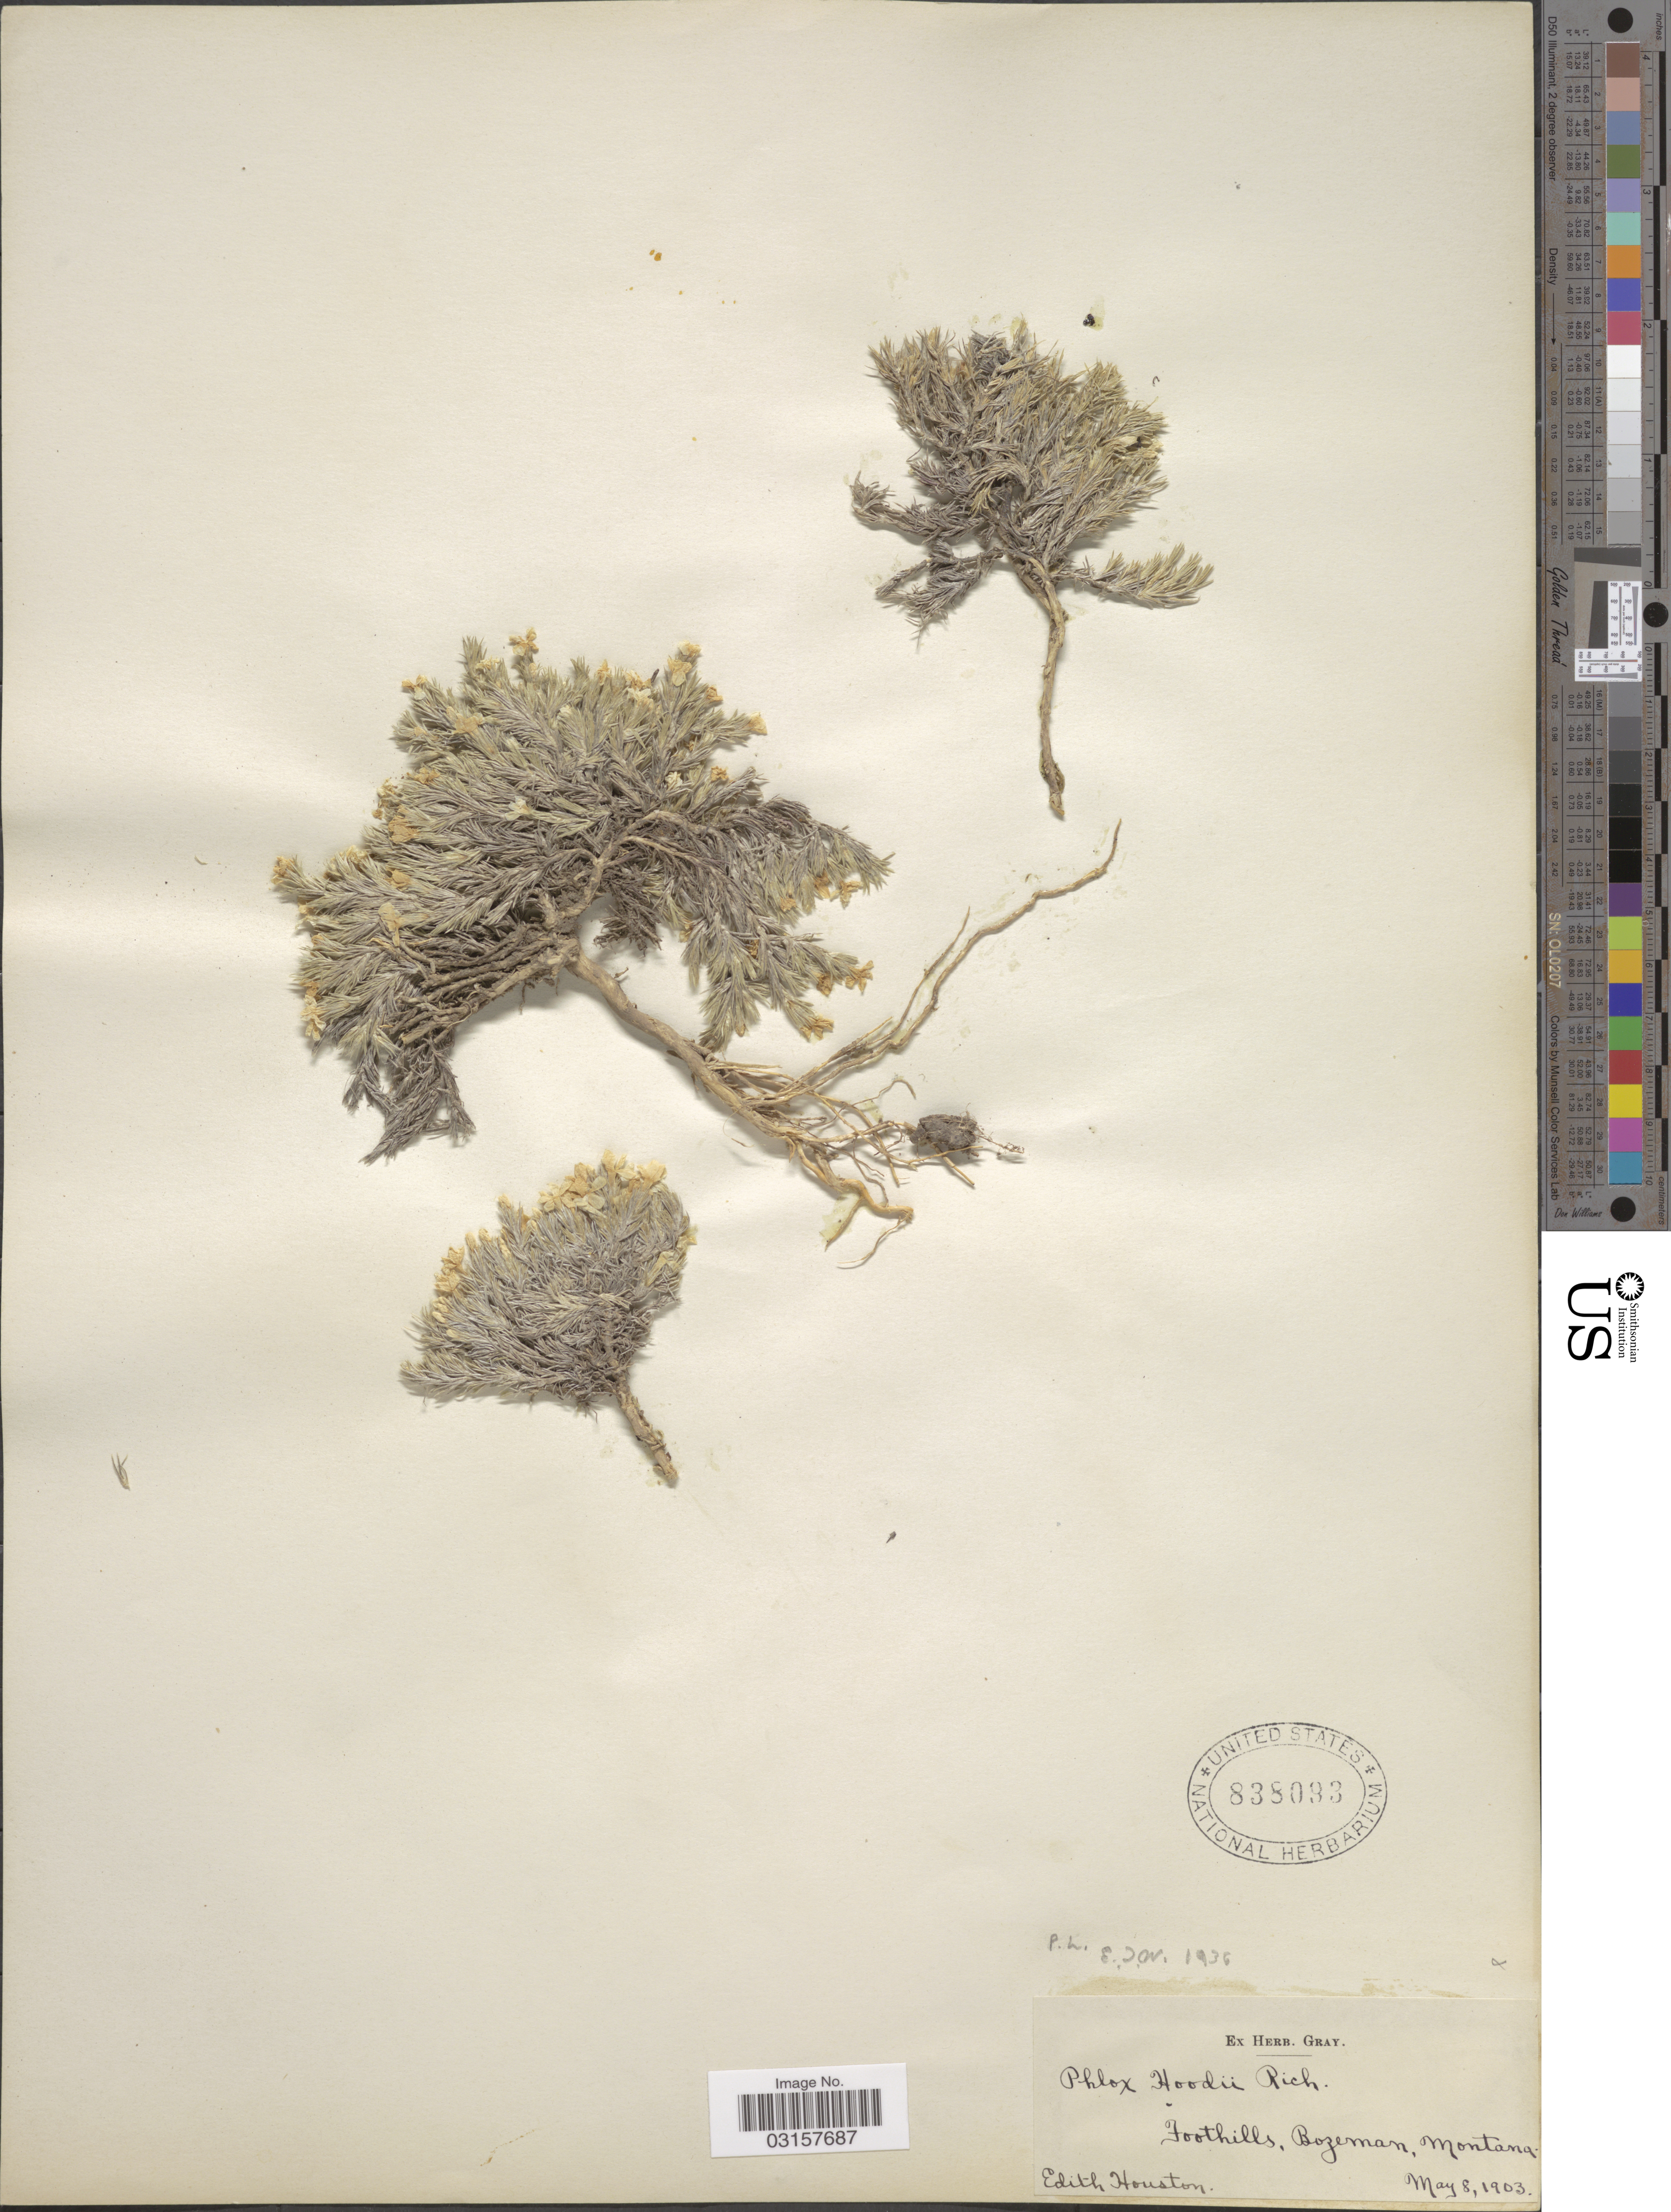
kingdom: Plantae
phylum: Tracheophyta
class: Magnoliopsida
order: Ericales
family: Polemoniaceae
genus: Phlox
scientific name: Phlox hoodii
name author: Richardson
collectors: E. Houston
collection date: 1903-05-08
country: United States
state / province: Montana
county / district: Gallatin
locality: Foothills, Bozeman.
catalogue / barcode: US 838093